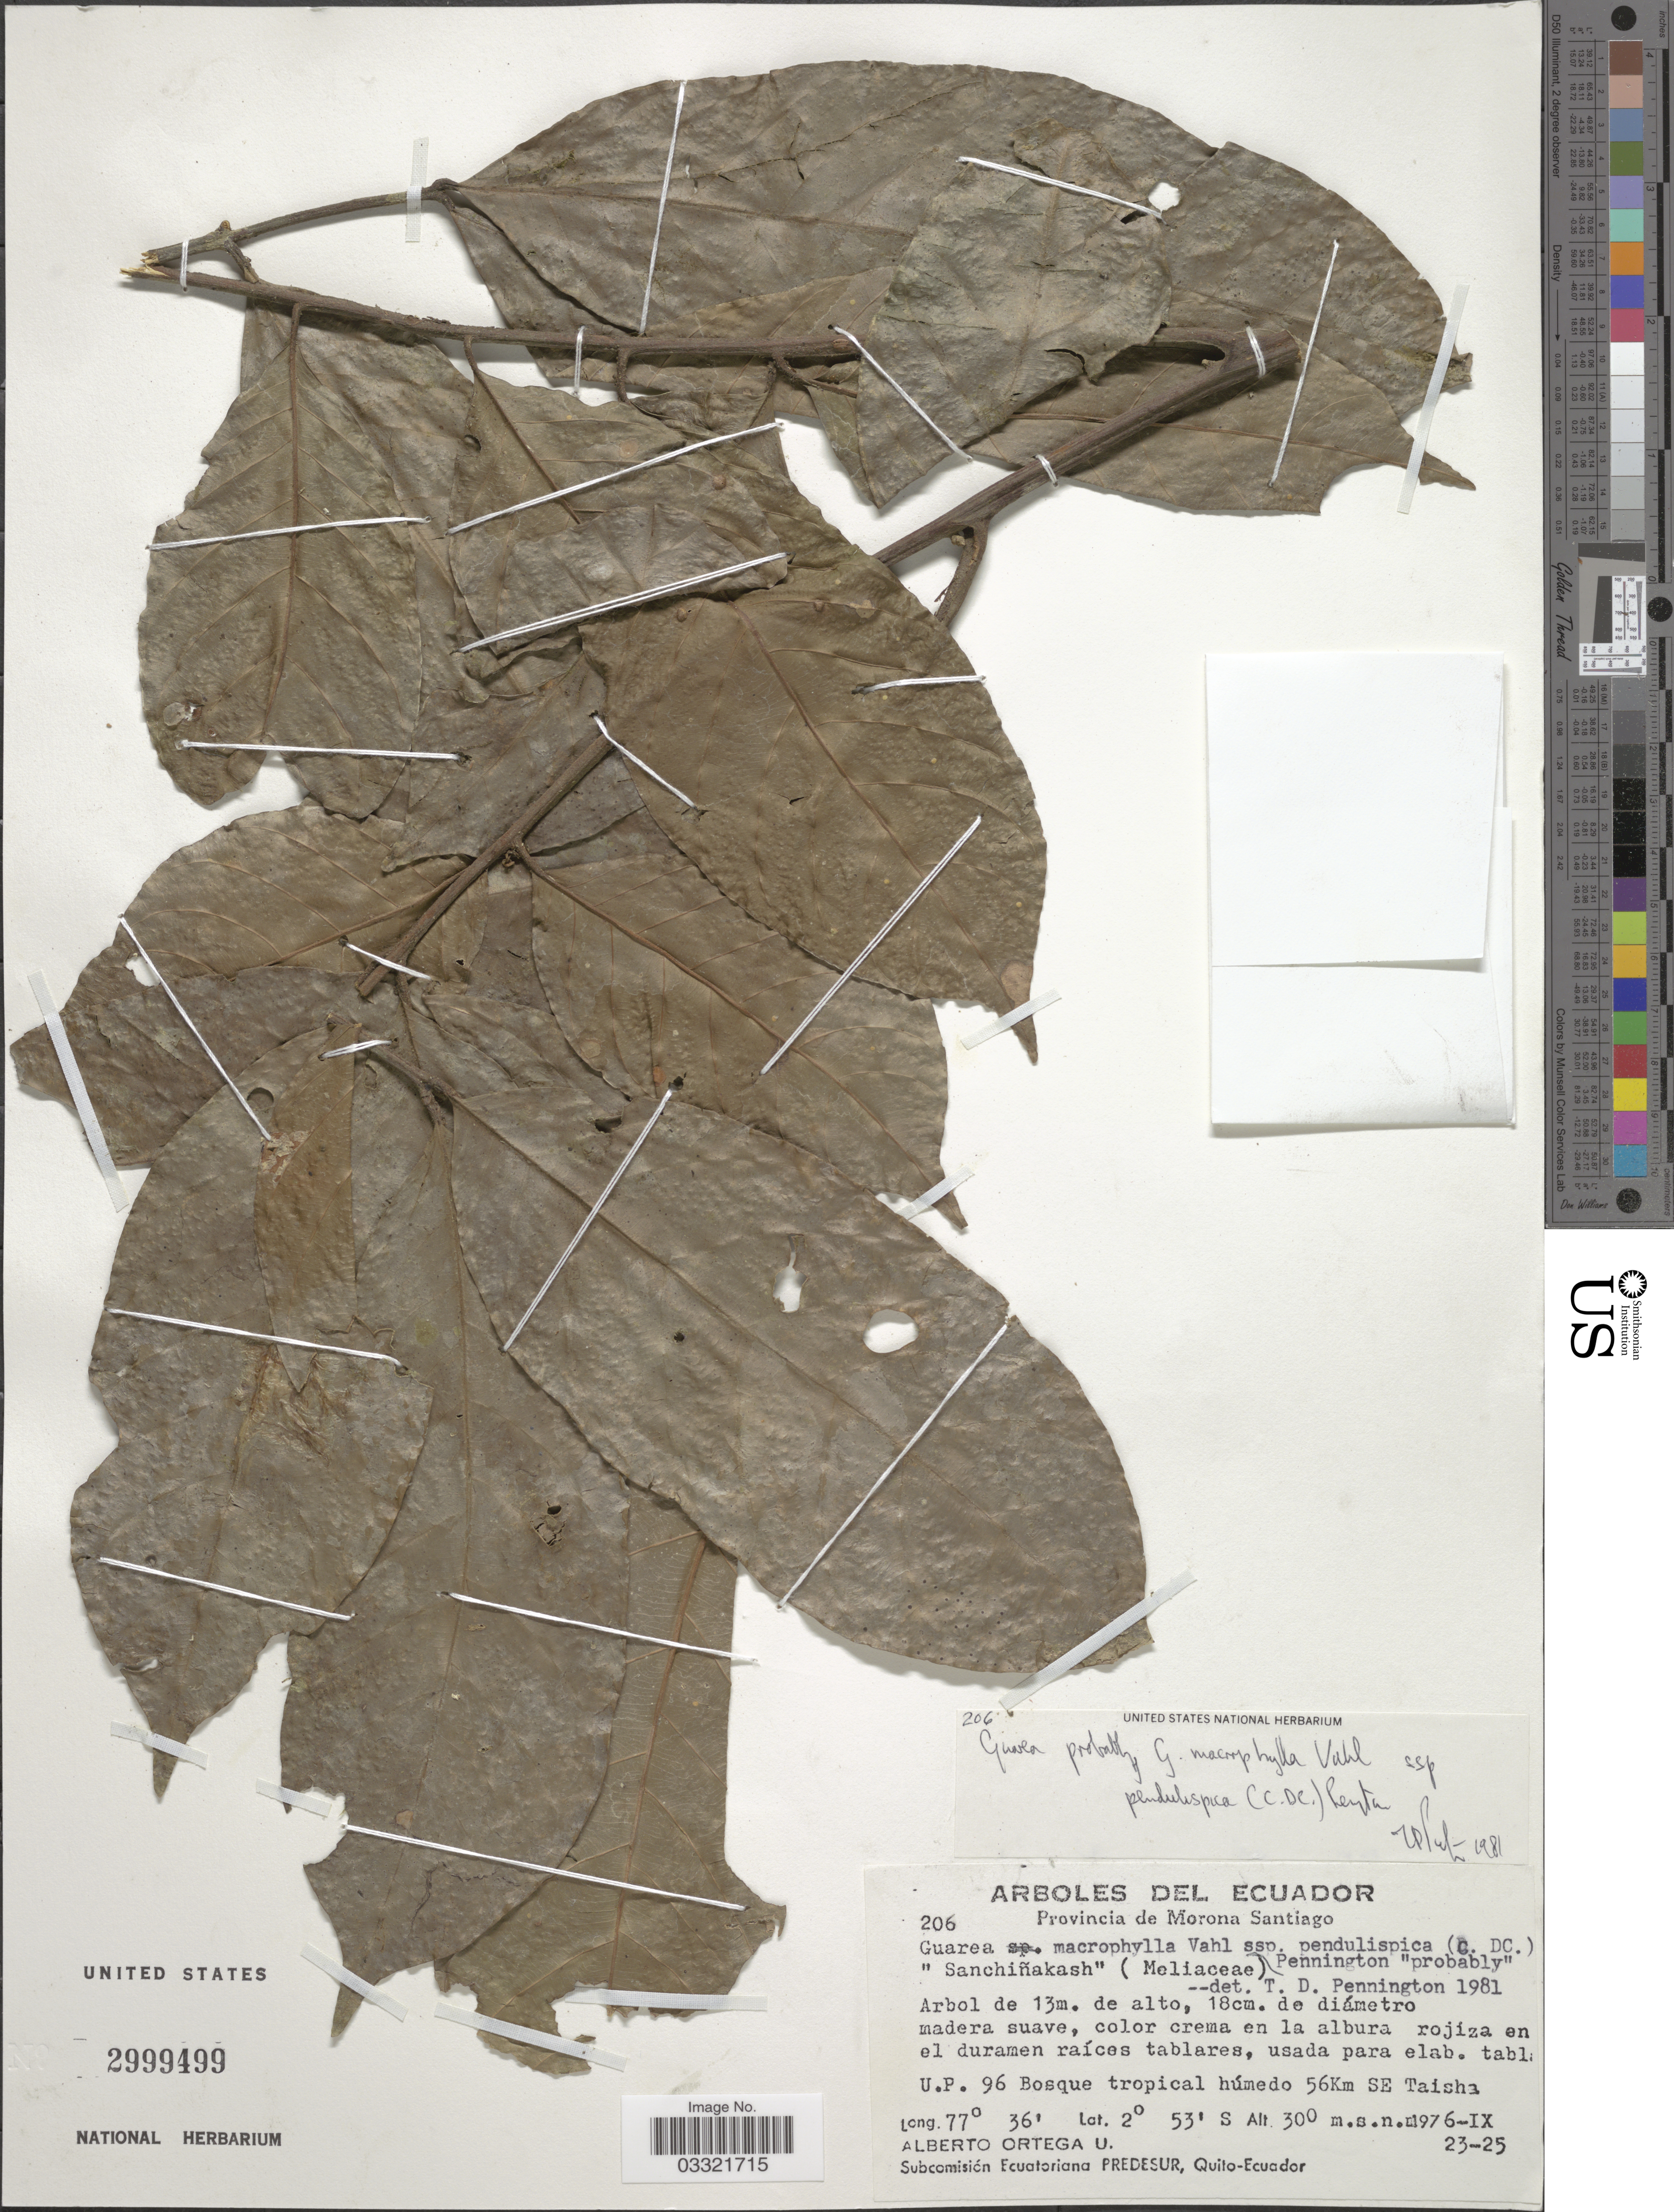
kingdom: Plantae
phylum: Tracheophyta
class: Magnoliopsida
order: Sapindales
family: Meliaceae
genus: Guarea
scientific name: Guarea macrophylla subsp. pendulispica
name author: (C. DC.) T.D. Penn.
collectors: A. T. Ortega U.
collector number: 206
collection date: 1976-09-23/1976-09-25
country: Ecuador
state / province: Morona-Santiago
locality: U.P. 96 Bosque tropical húmedo 56Km SE Taisha.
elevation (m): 300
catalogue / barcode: US 2999499